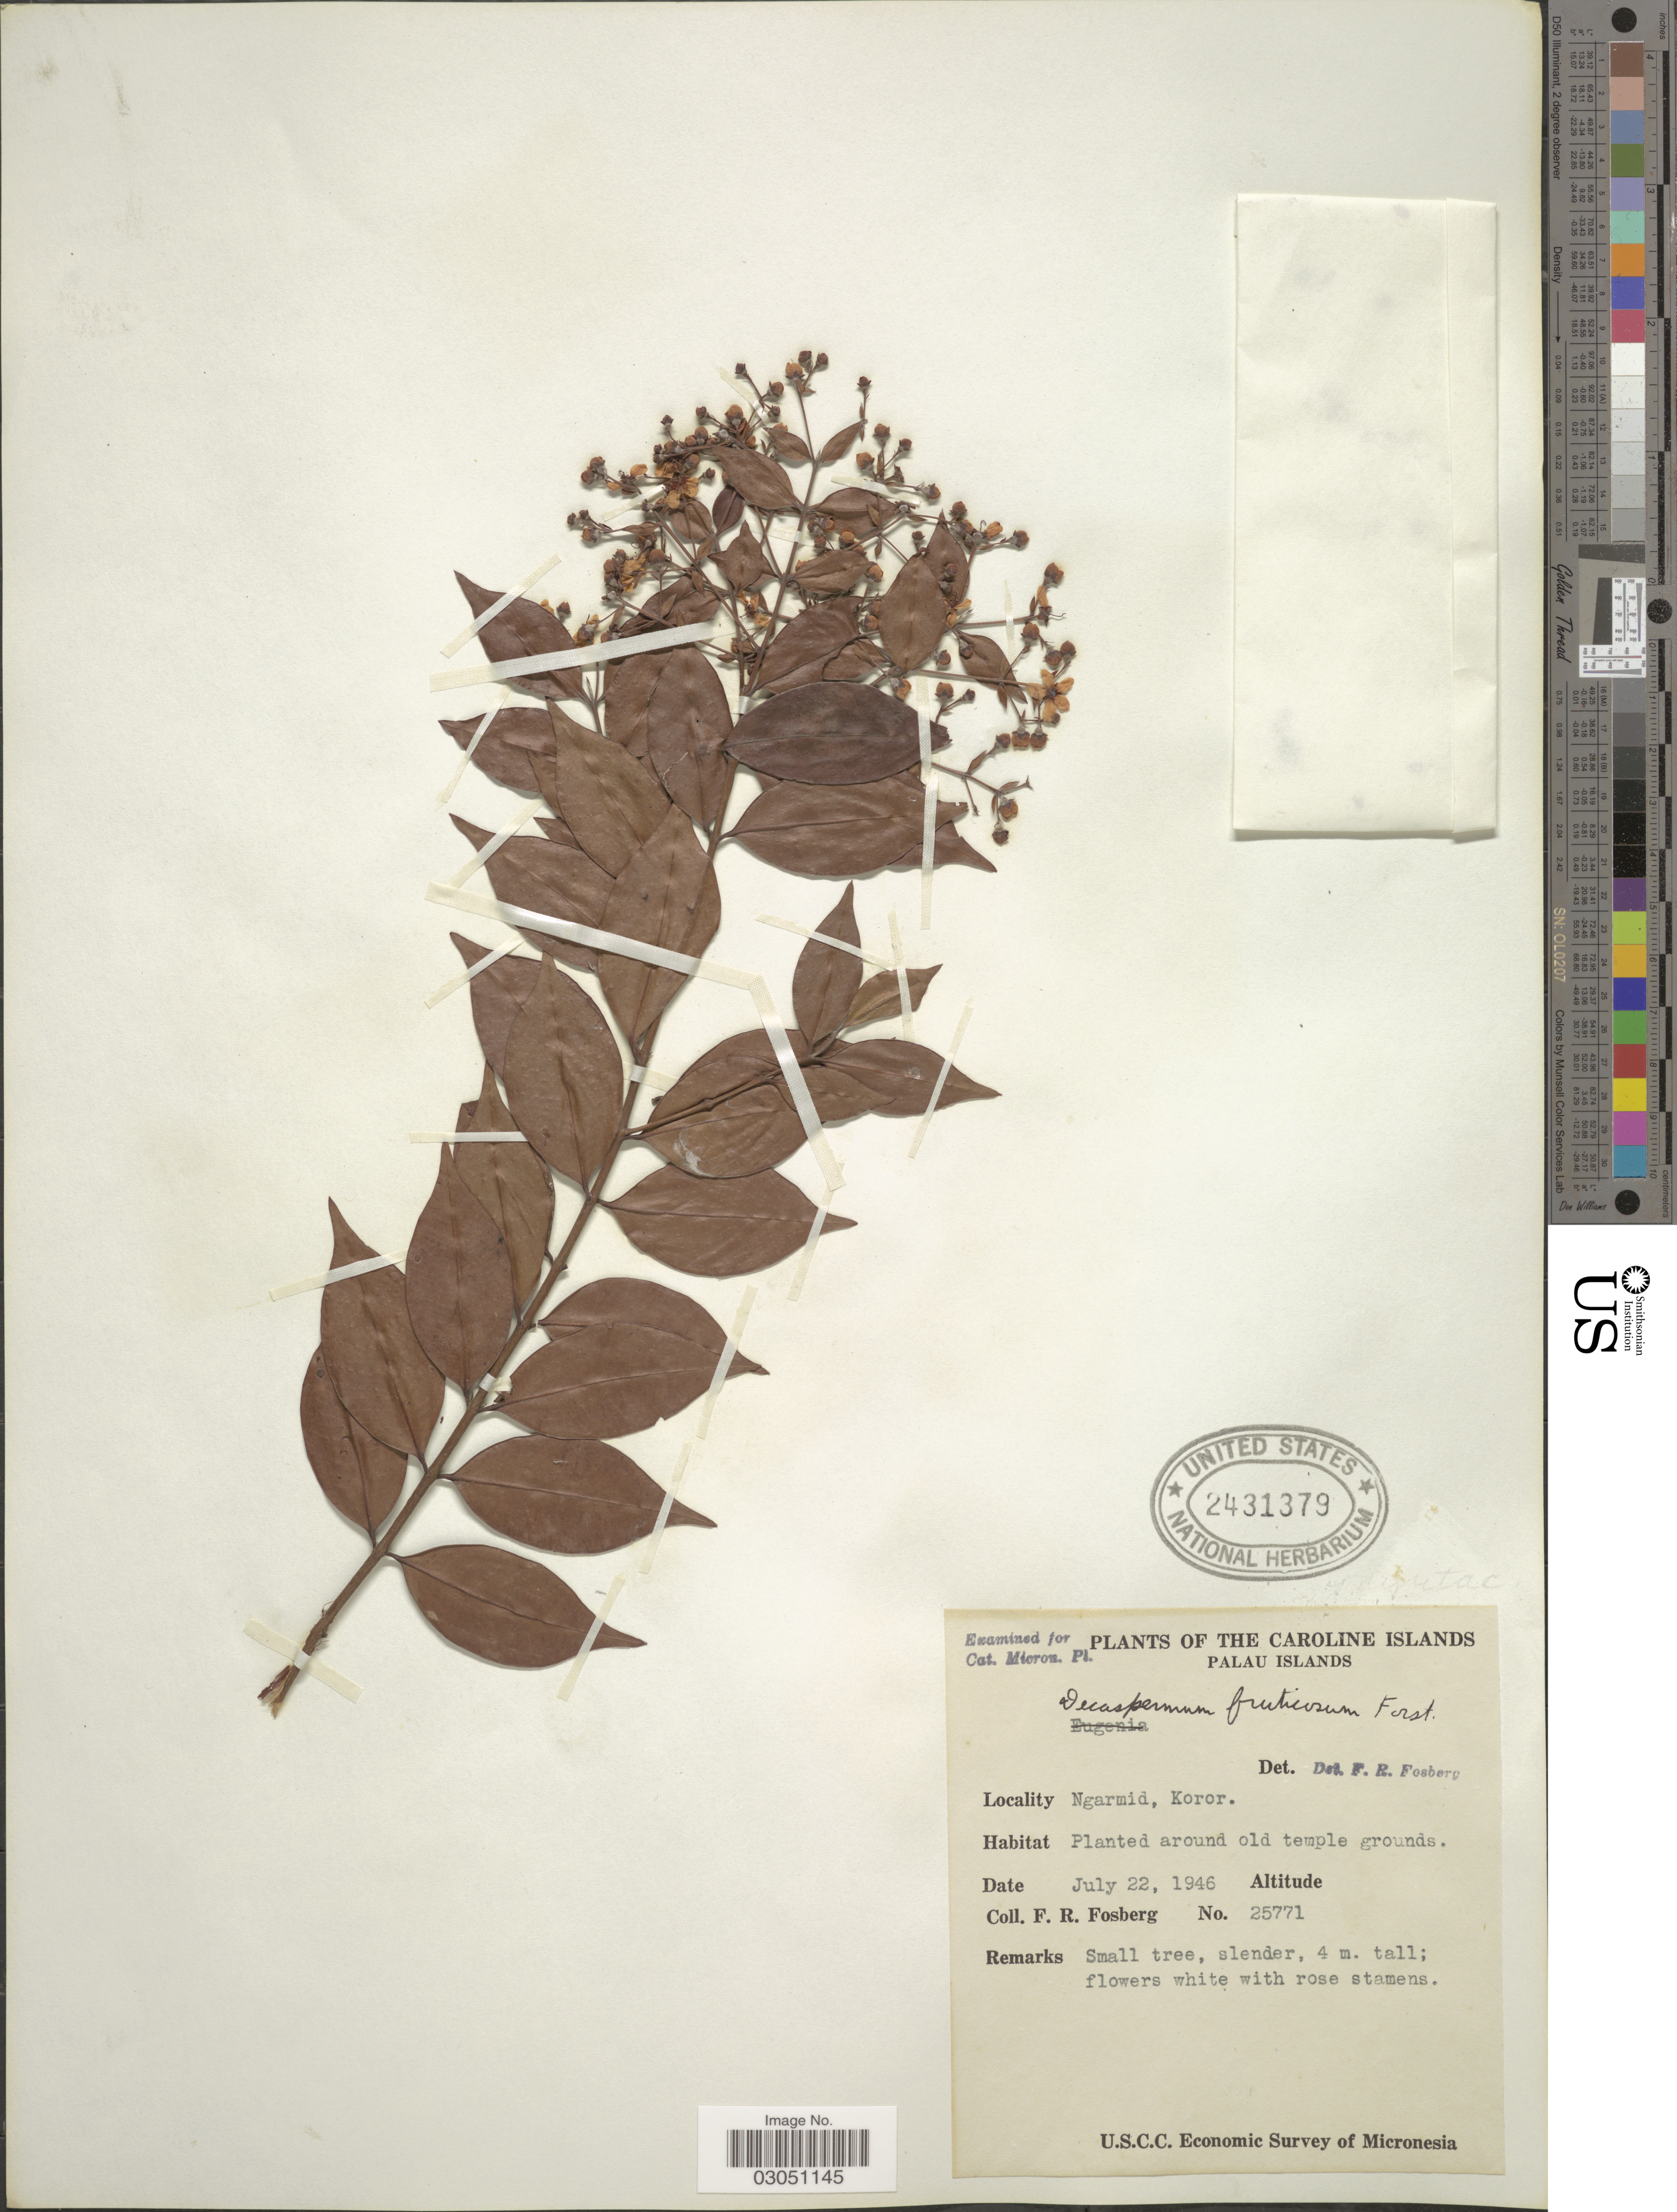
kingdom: Plantae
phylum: Tracheophyta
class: Magnoliopsida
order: Myrtales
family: Myrtaceae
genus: Decaspermum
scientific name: Decaspermum fruticosum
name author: J.R. Forst. & G. Forst.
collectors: F. R. Fosberg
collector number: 25771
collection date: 1946-07-22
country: Palau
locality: The Caroline Islands. Palau Islands. Ngarmid, Koror.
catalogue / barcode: US 2431379